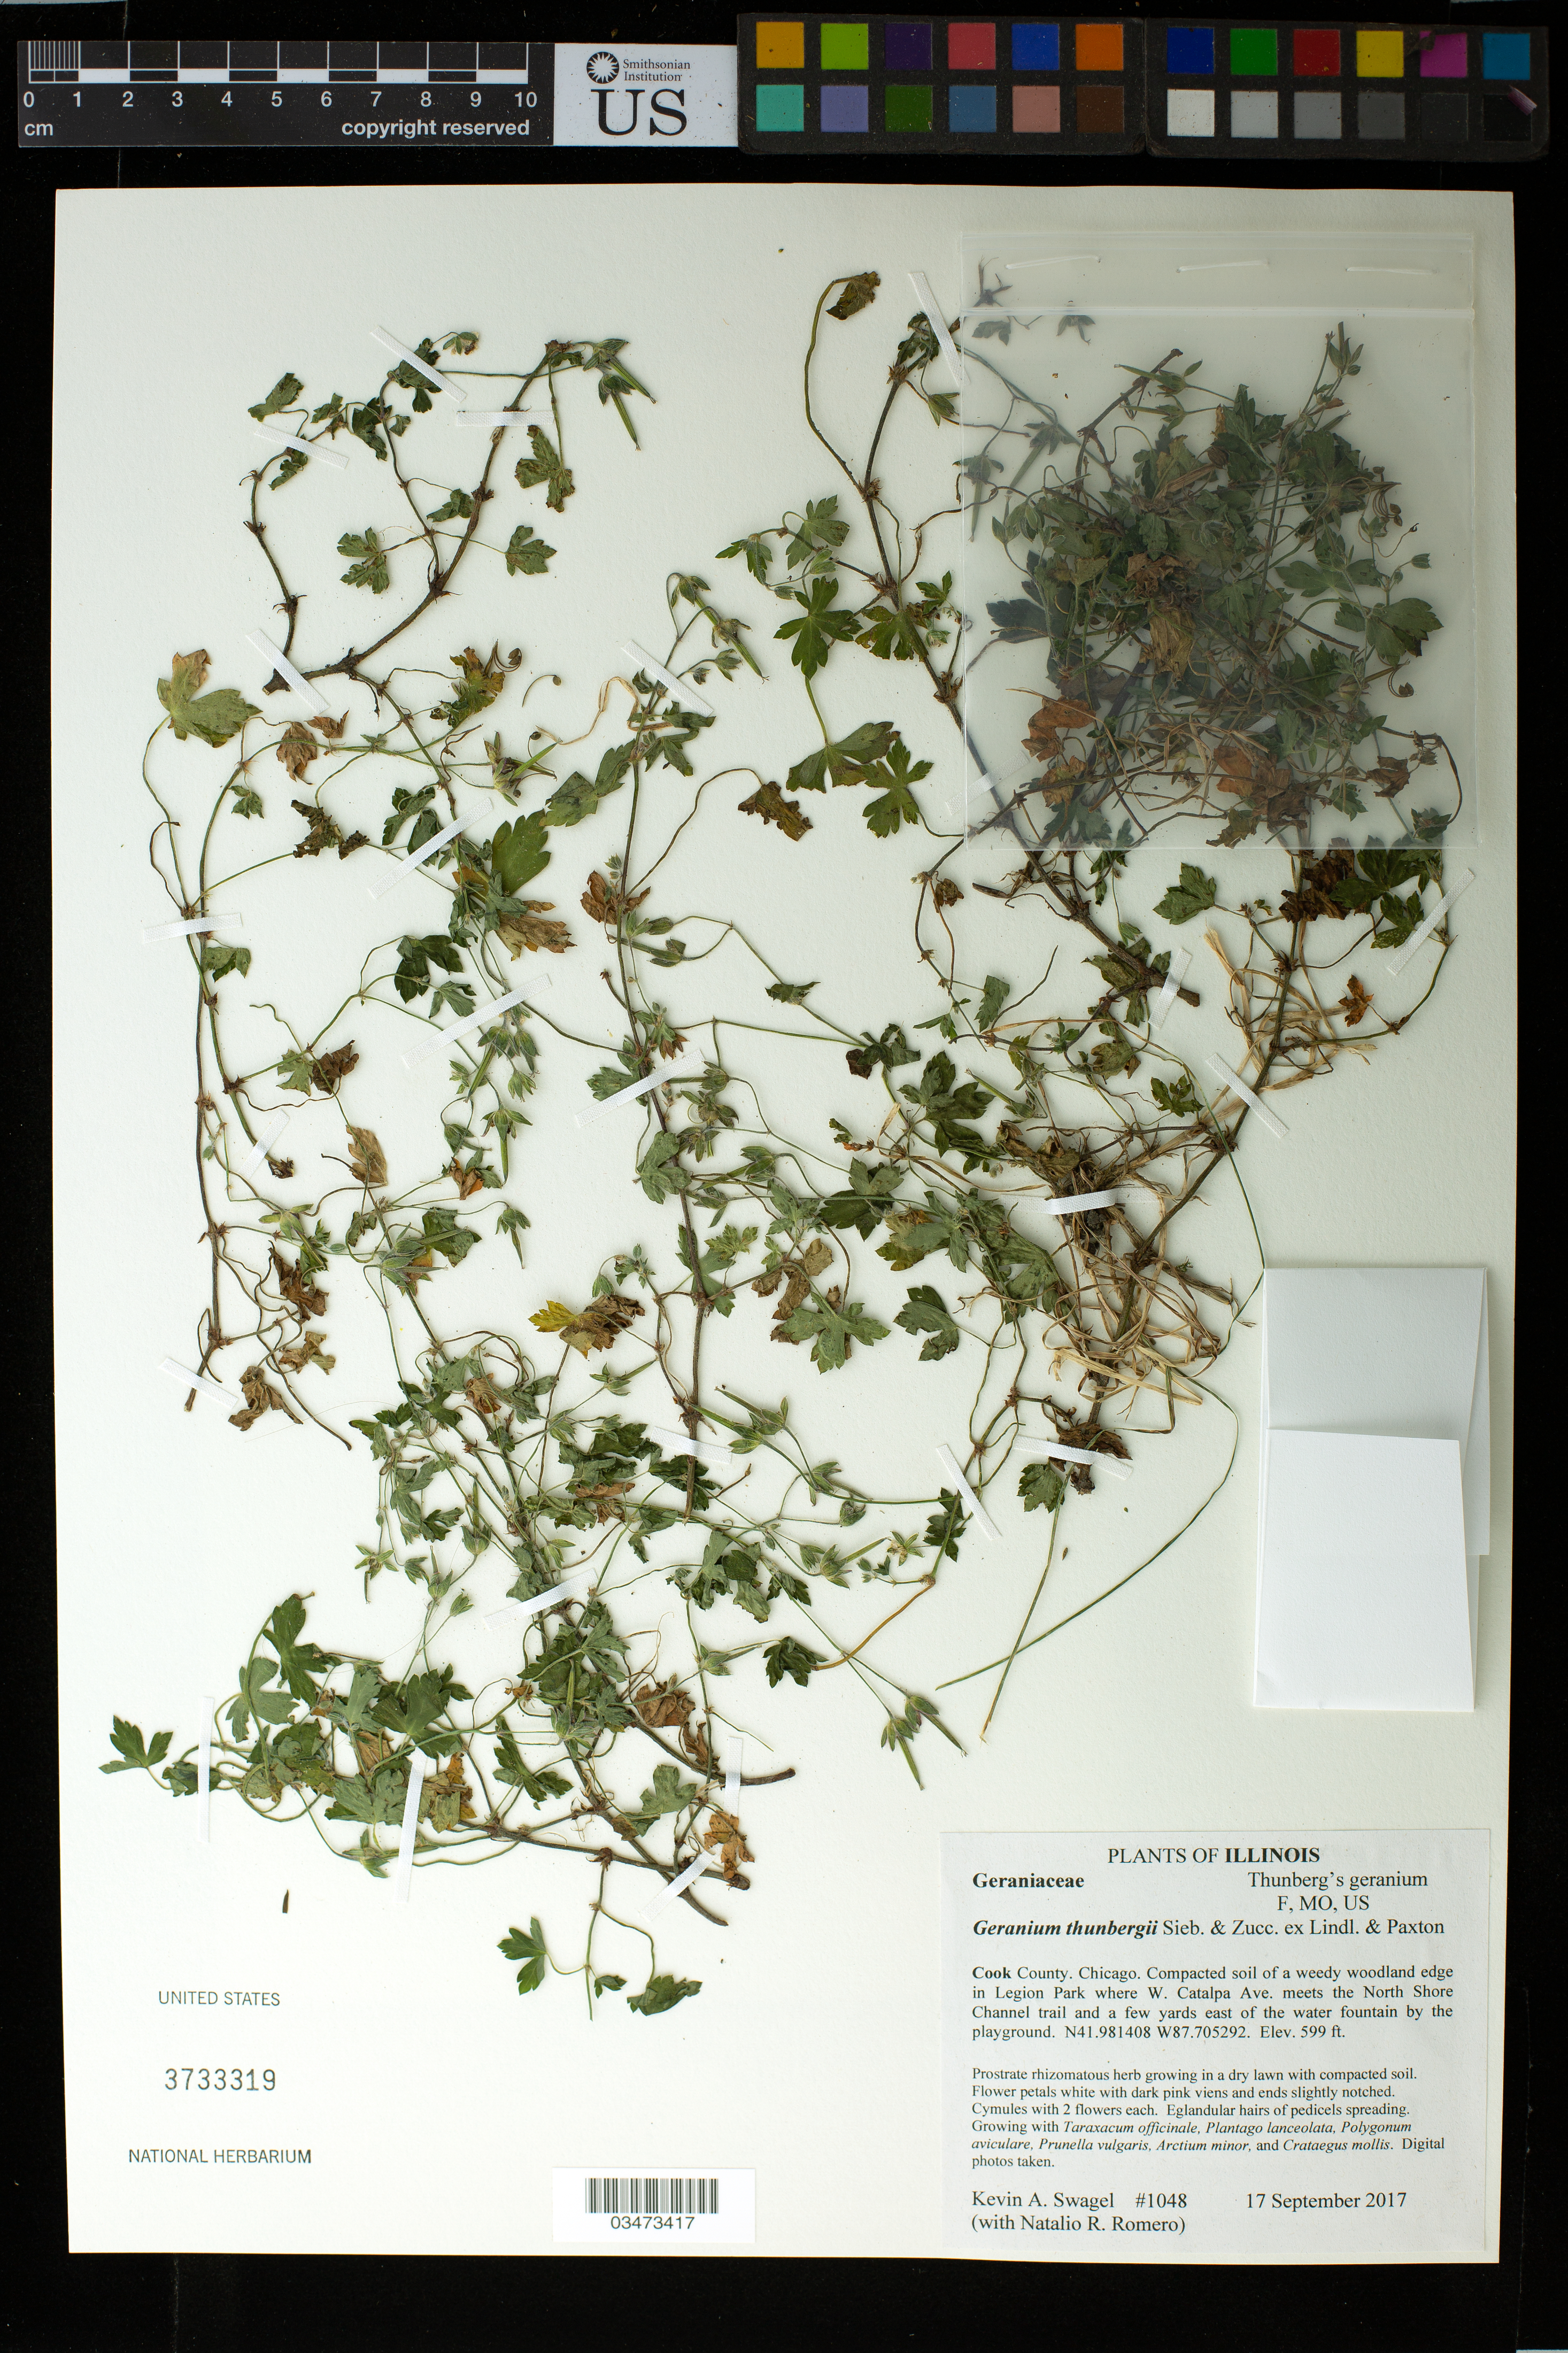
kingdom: Plantae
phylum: Tracheophyta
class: Magnoliopsida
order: Geraniales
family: Geraniaceae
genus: Geranium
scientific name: Geranium thunbergii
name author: Siebold ex Lindl. & Paxton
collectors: K. Swagel & N. Romero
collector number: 1048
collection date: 2017-09-17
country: United States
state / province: Illinois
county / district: Cook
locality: Chicago. Compacted soil of a weedy woodland edge in Legion Park where W. Catalpa Ave. meets the North Shore Channel trail and a few yards east of the water fountain by the playground.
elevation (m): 183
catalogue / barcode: US 3733319